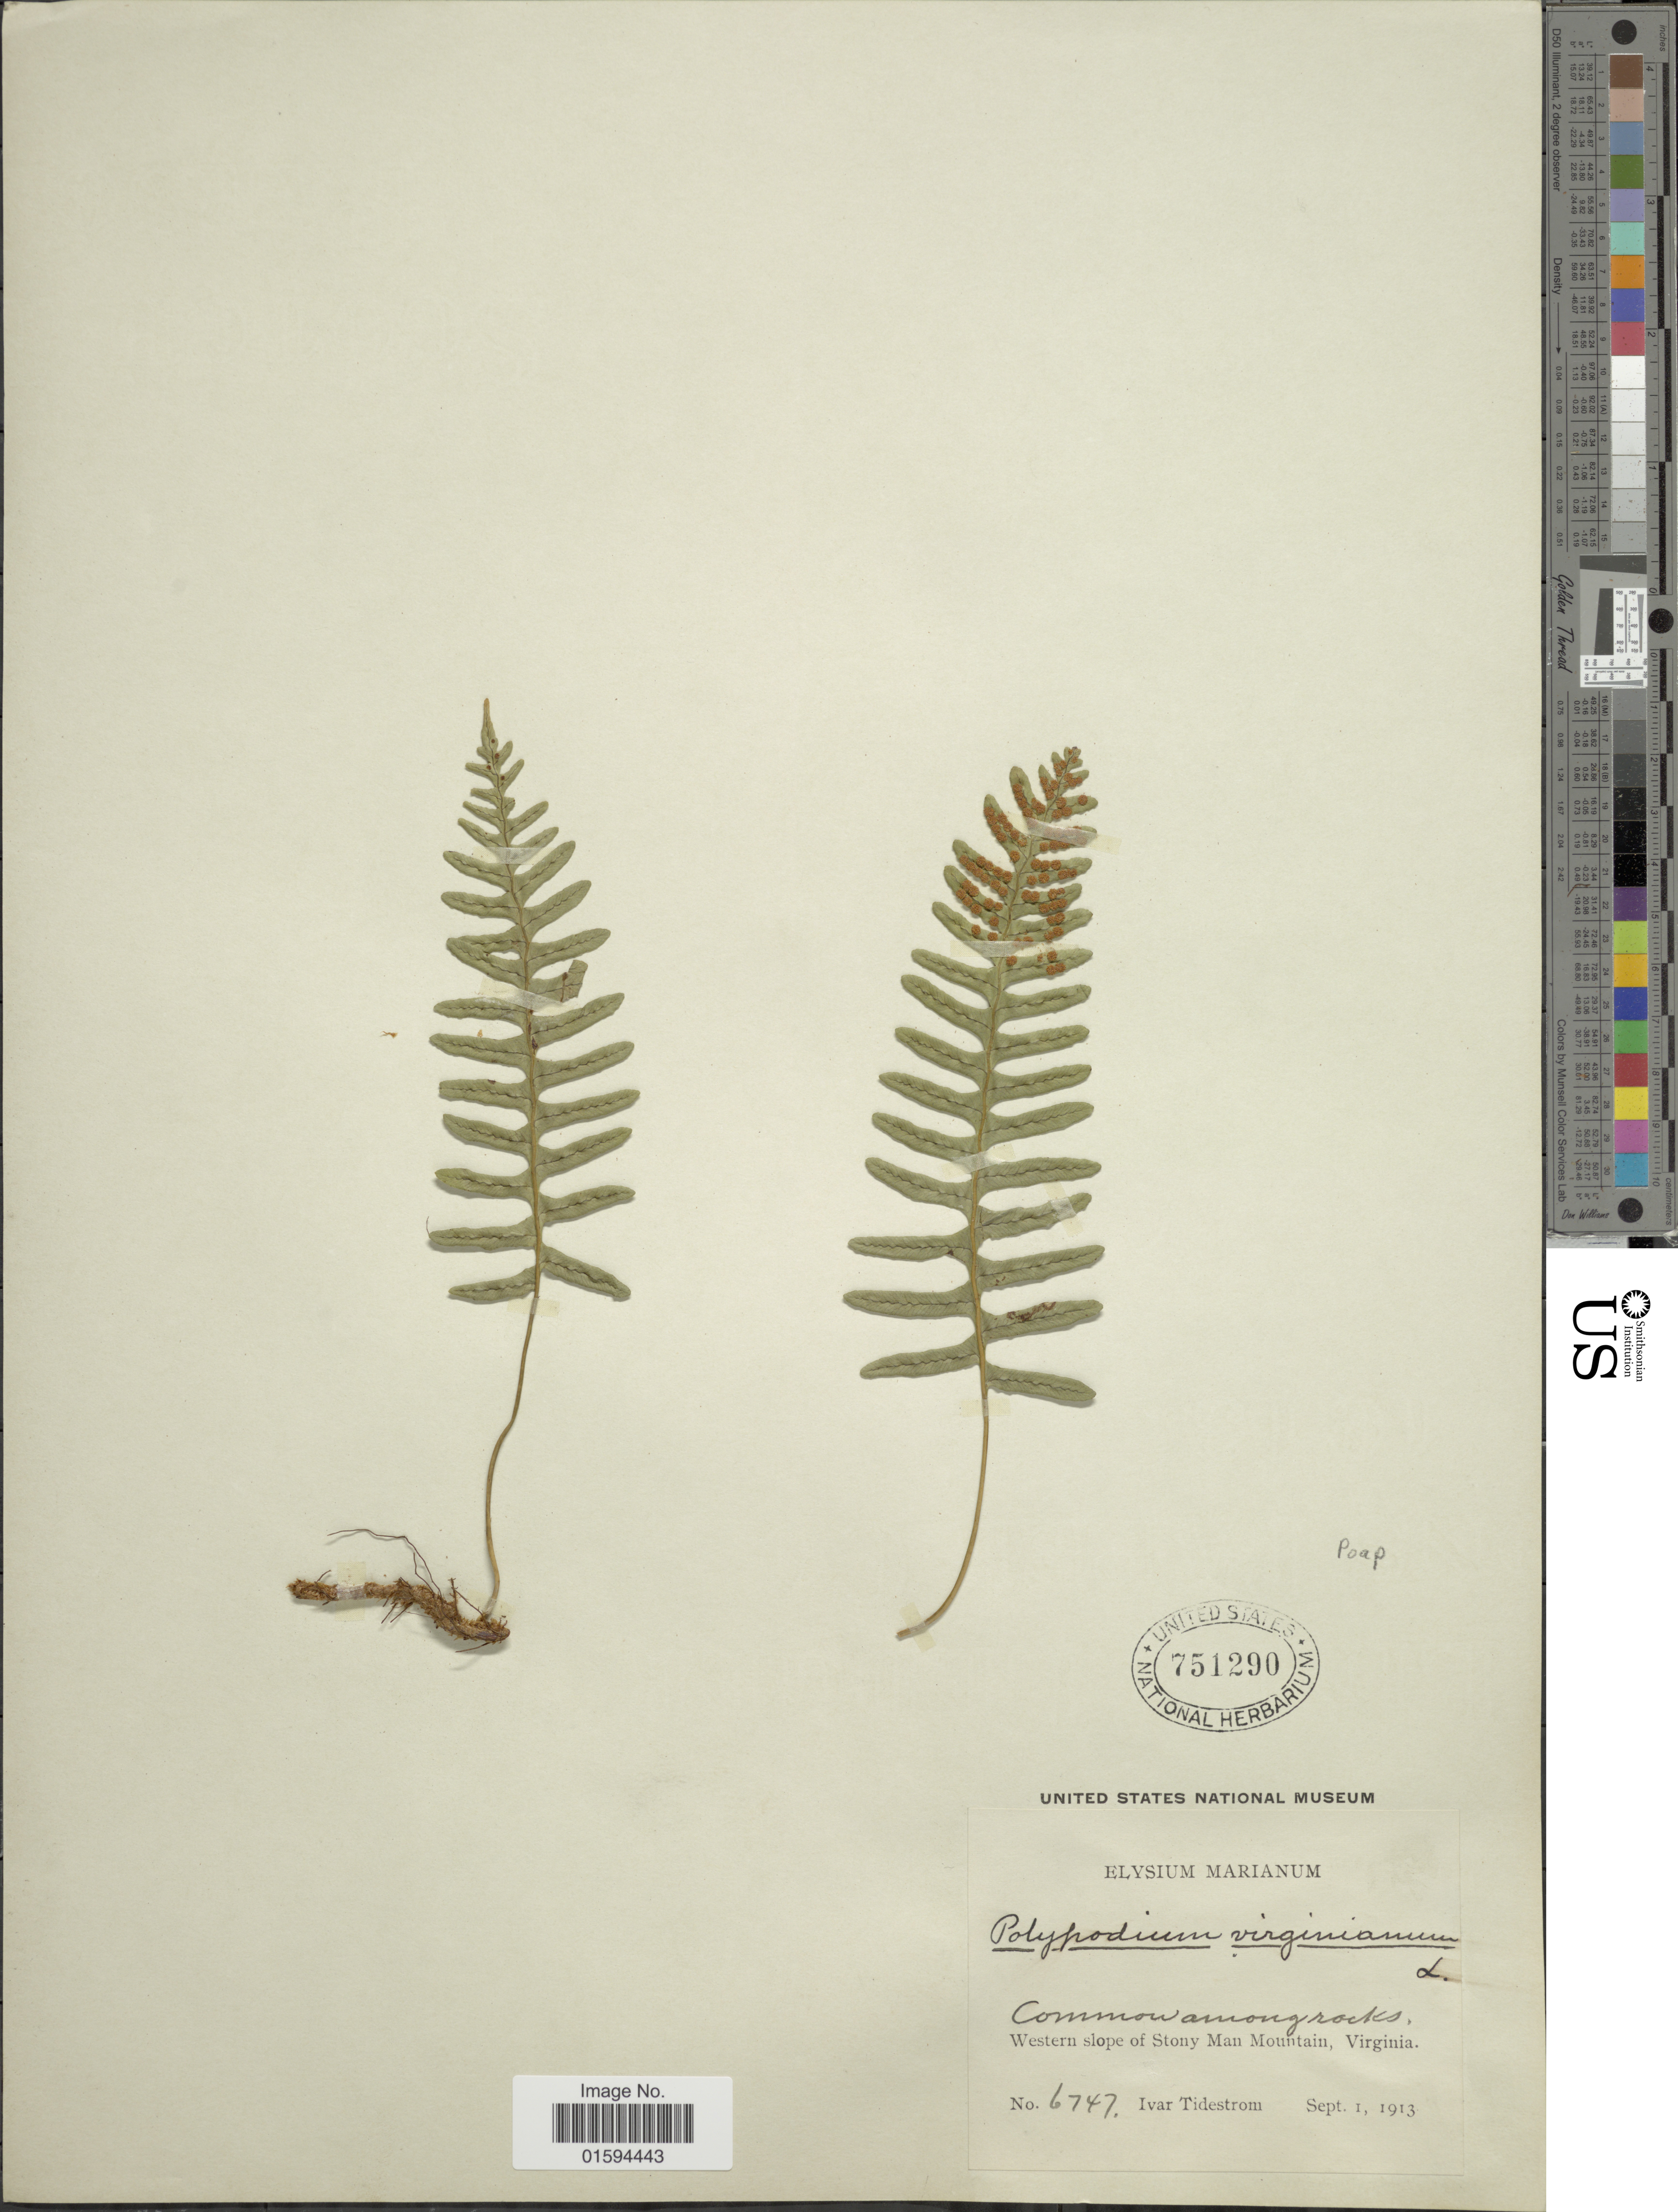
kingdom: Plantae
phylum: Tracheophyta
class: Polypodiopsida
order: Polypodiales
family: Polypodiaceae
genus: Polypodium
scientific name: Polypodium appalachianum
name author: Haufler & Windham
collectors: I. F. Tidestrom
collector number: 6747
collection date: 1913-09-01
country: United States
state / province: Virginia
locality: Western slope of Stony Man Mountain.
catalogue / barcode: US 751290